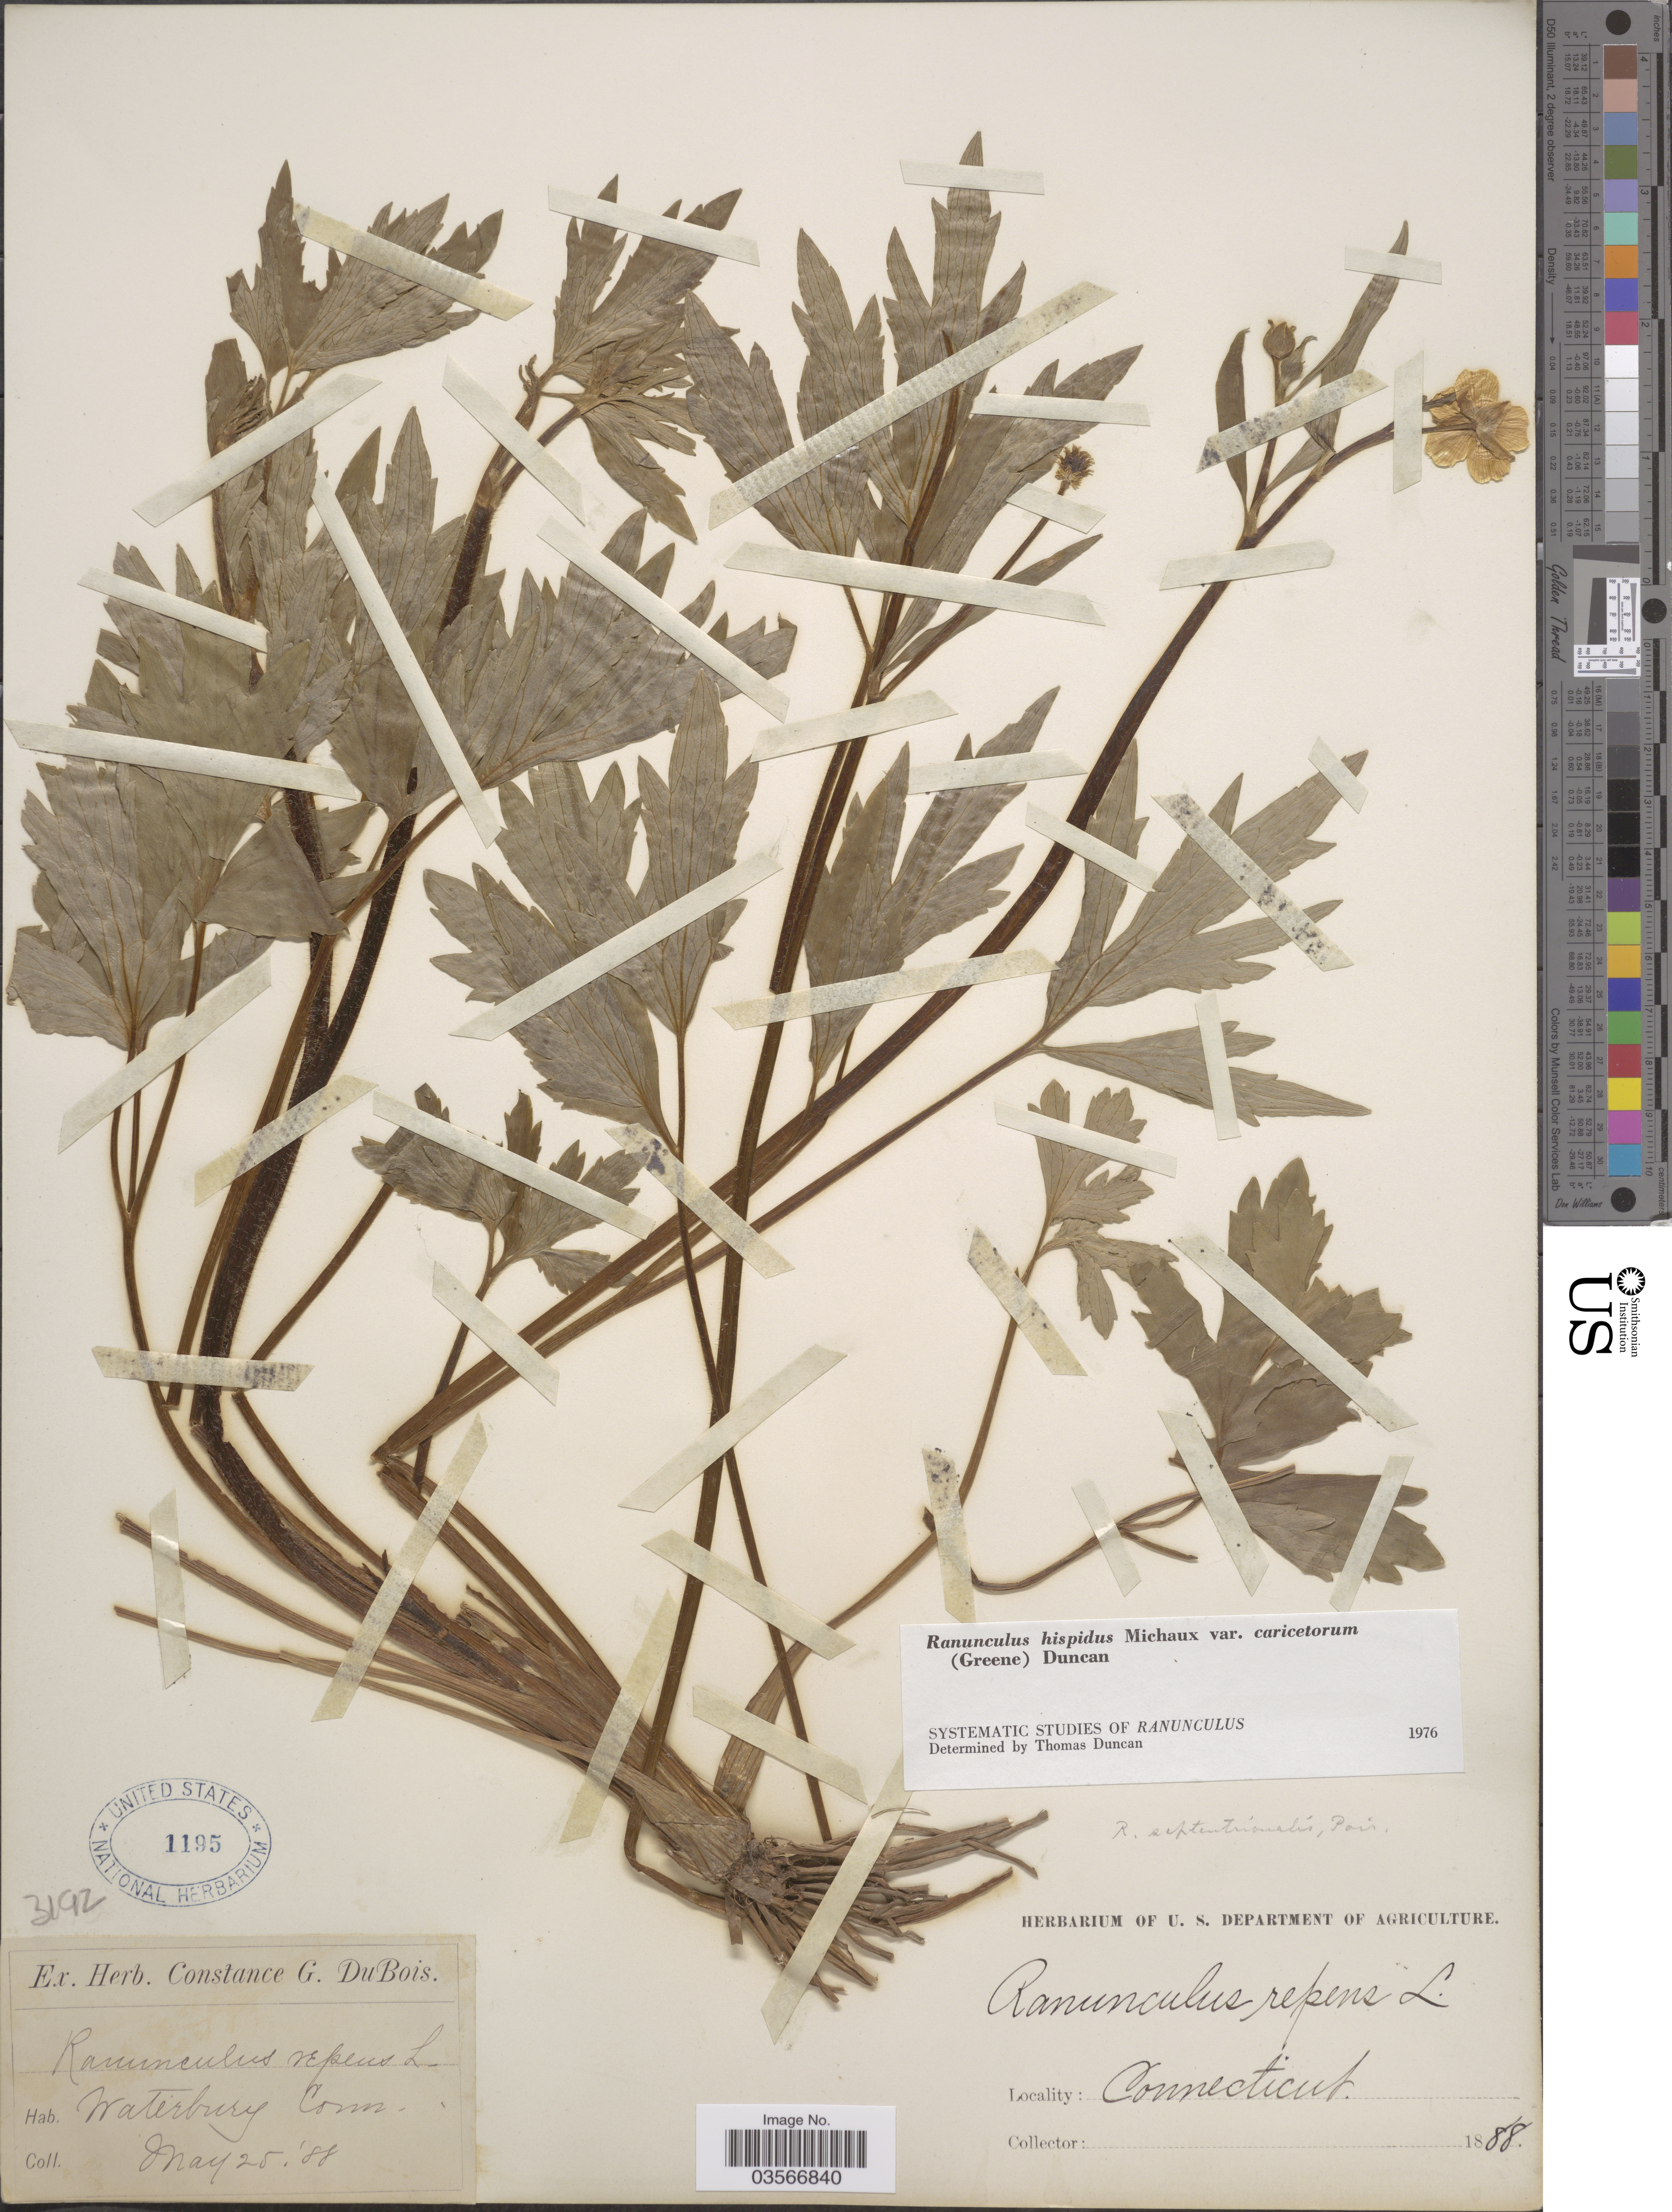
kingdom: Plantae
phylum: Tracheophyta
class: Magnoliopsida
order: Ranunculales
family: Ranunculaceae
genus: Ranunculus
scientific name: Ranunculus hispidus var. caricetorum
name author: Michx.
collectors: ex herb. Constance G. DuBois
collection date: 1888-05-25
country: United States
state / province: Connecticut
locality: Waterbury.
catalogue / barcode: US 1195